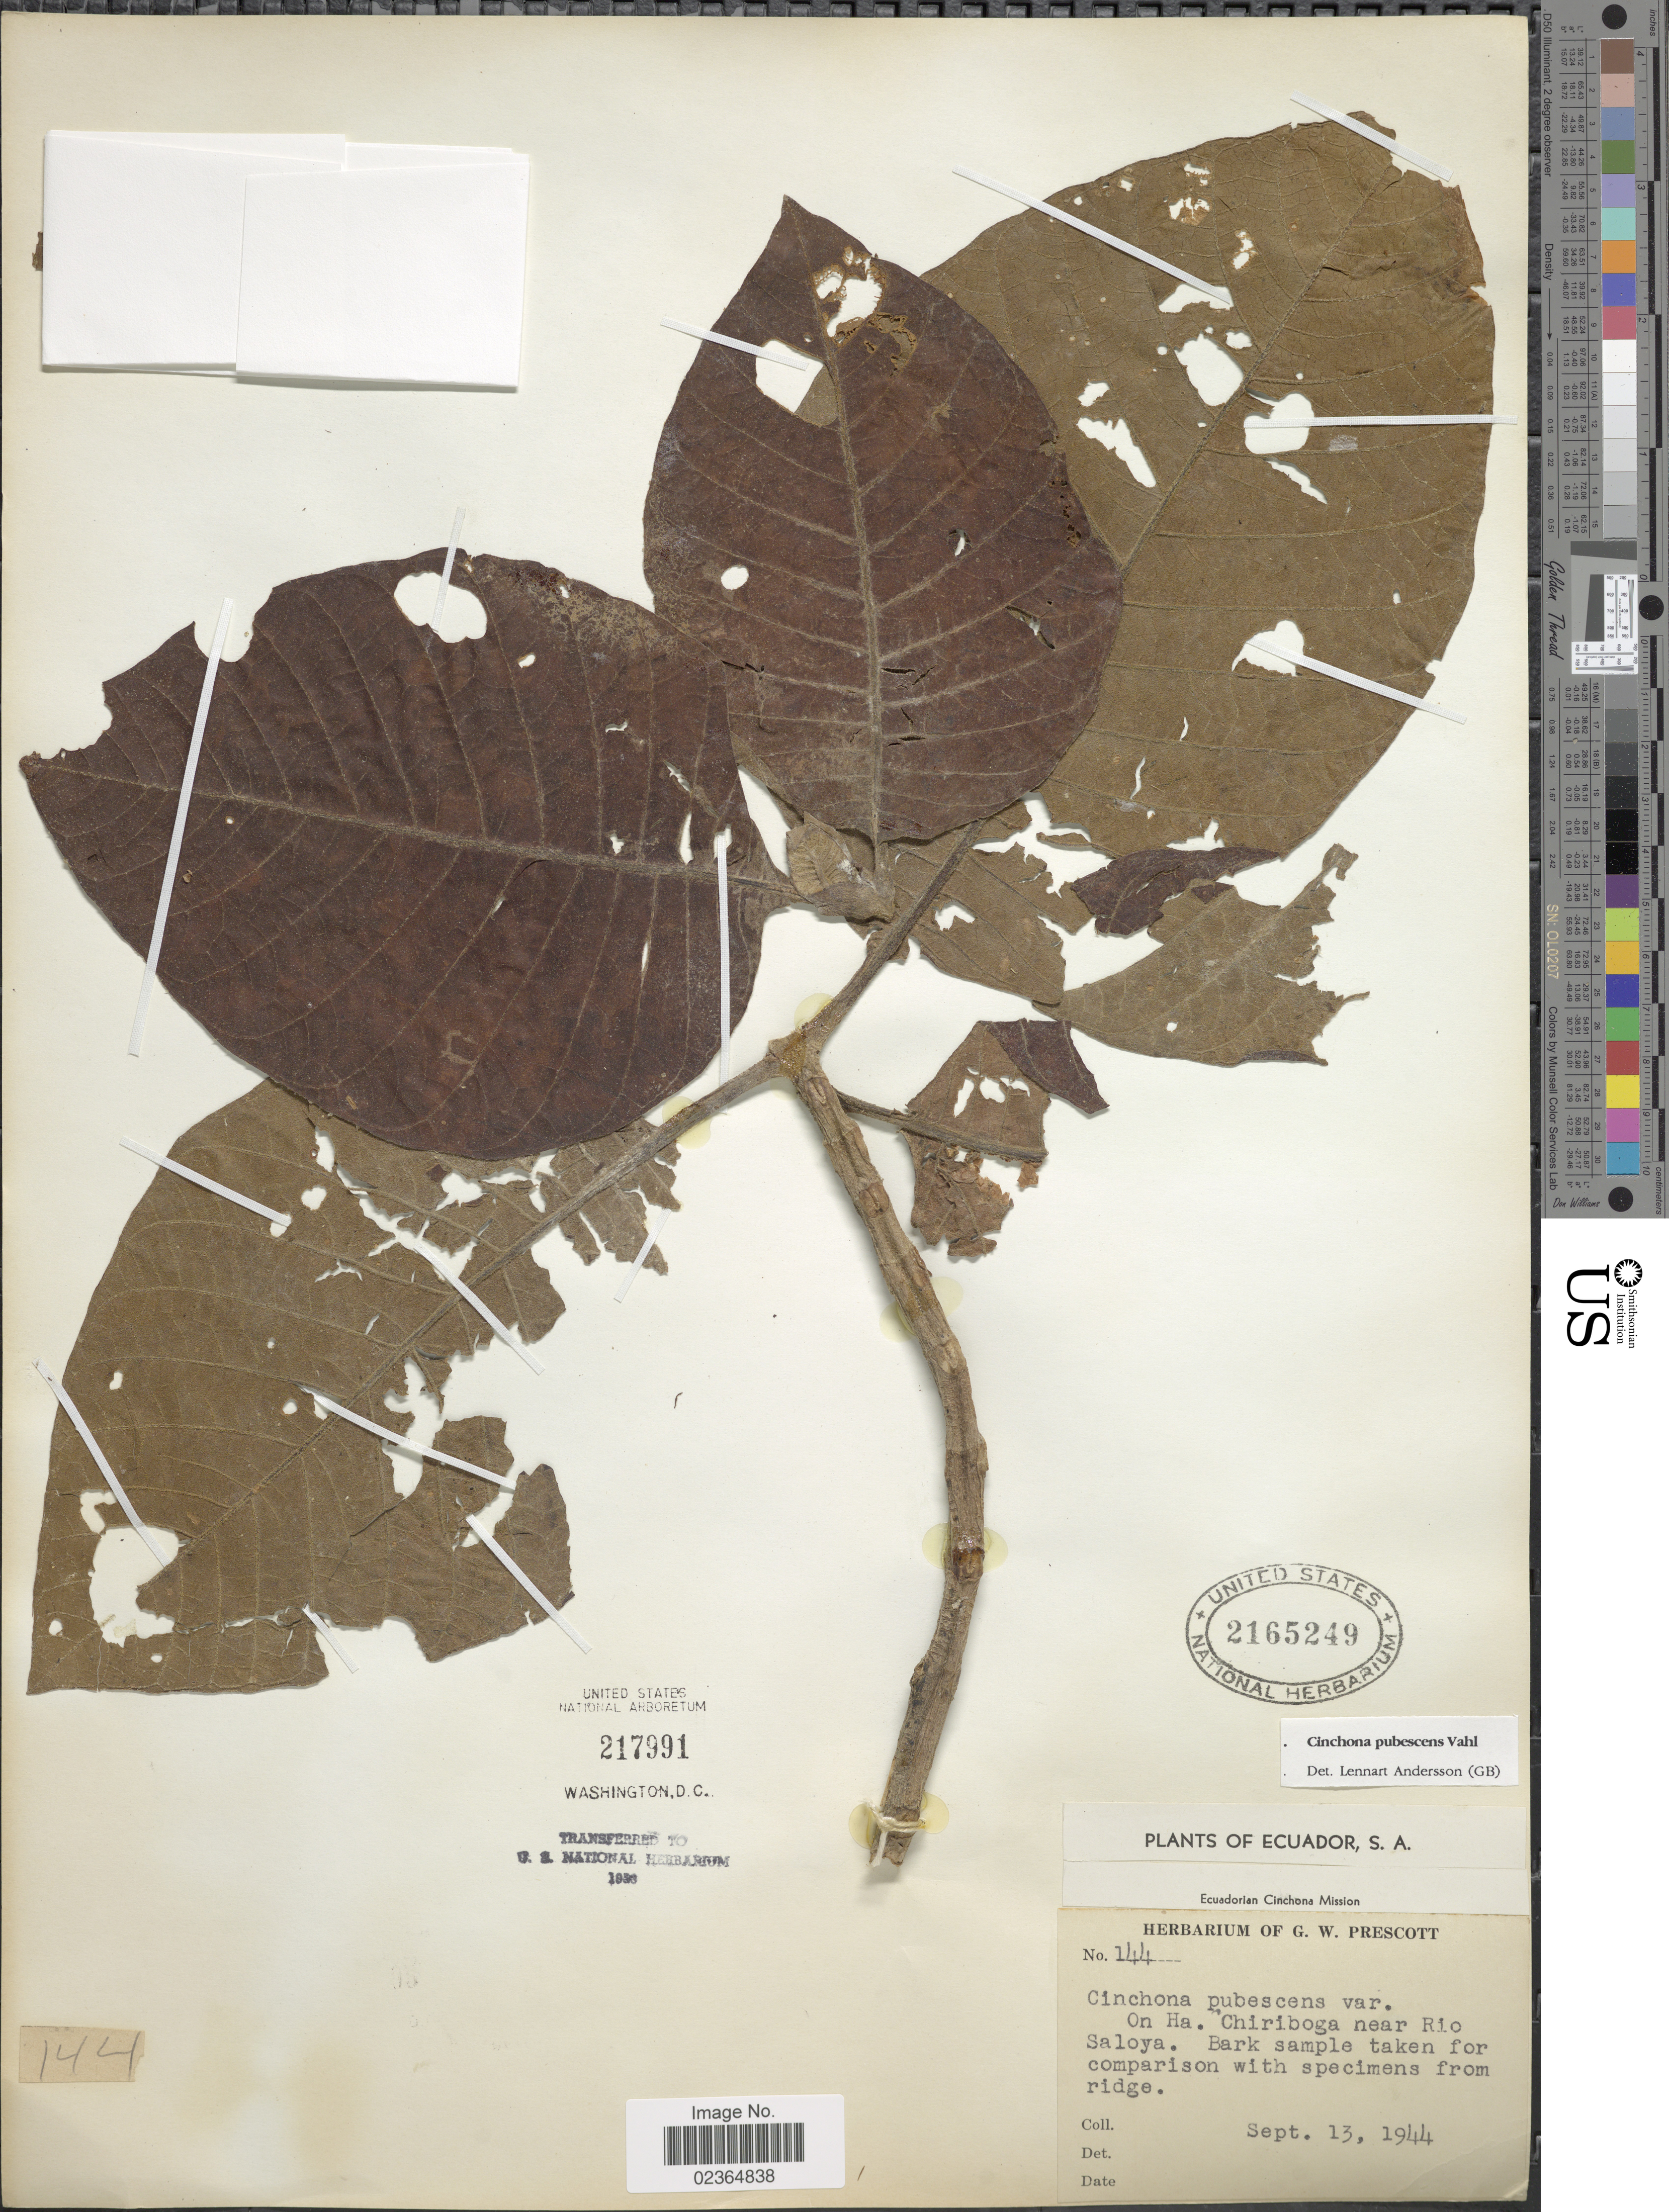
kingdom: Plantae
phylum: Tracheophyta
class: Magnoliopsida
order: Gentianales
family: Rubiaceae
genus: Cinchona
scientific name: Cinchona pubescens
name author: Vahl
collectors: ex herb. G. W. Prescott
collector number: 144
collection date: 1944-09-13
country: Ecuador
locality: On Ha. Chiriboga near Rio Saloya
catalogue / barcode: US 2165249